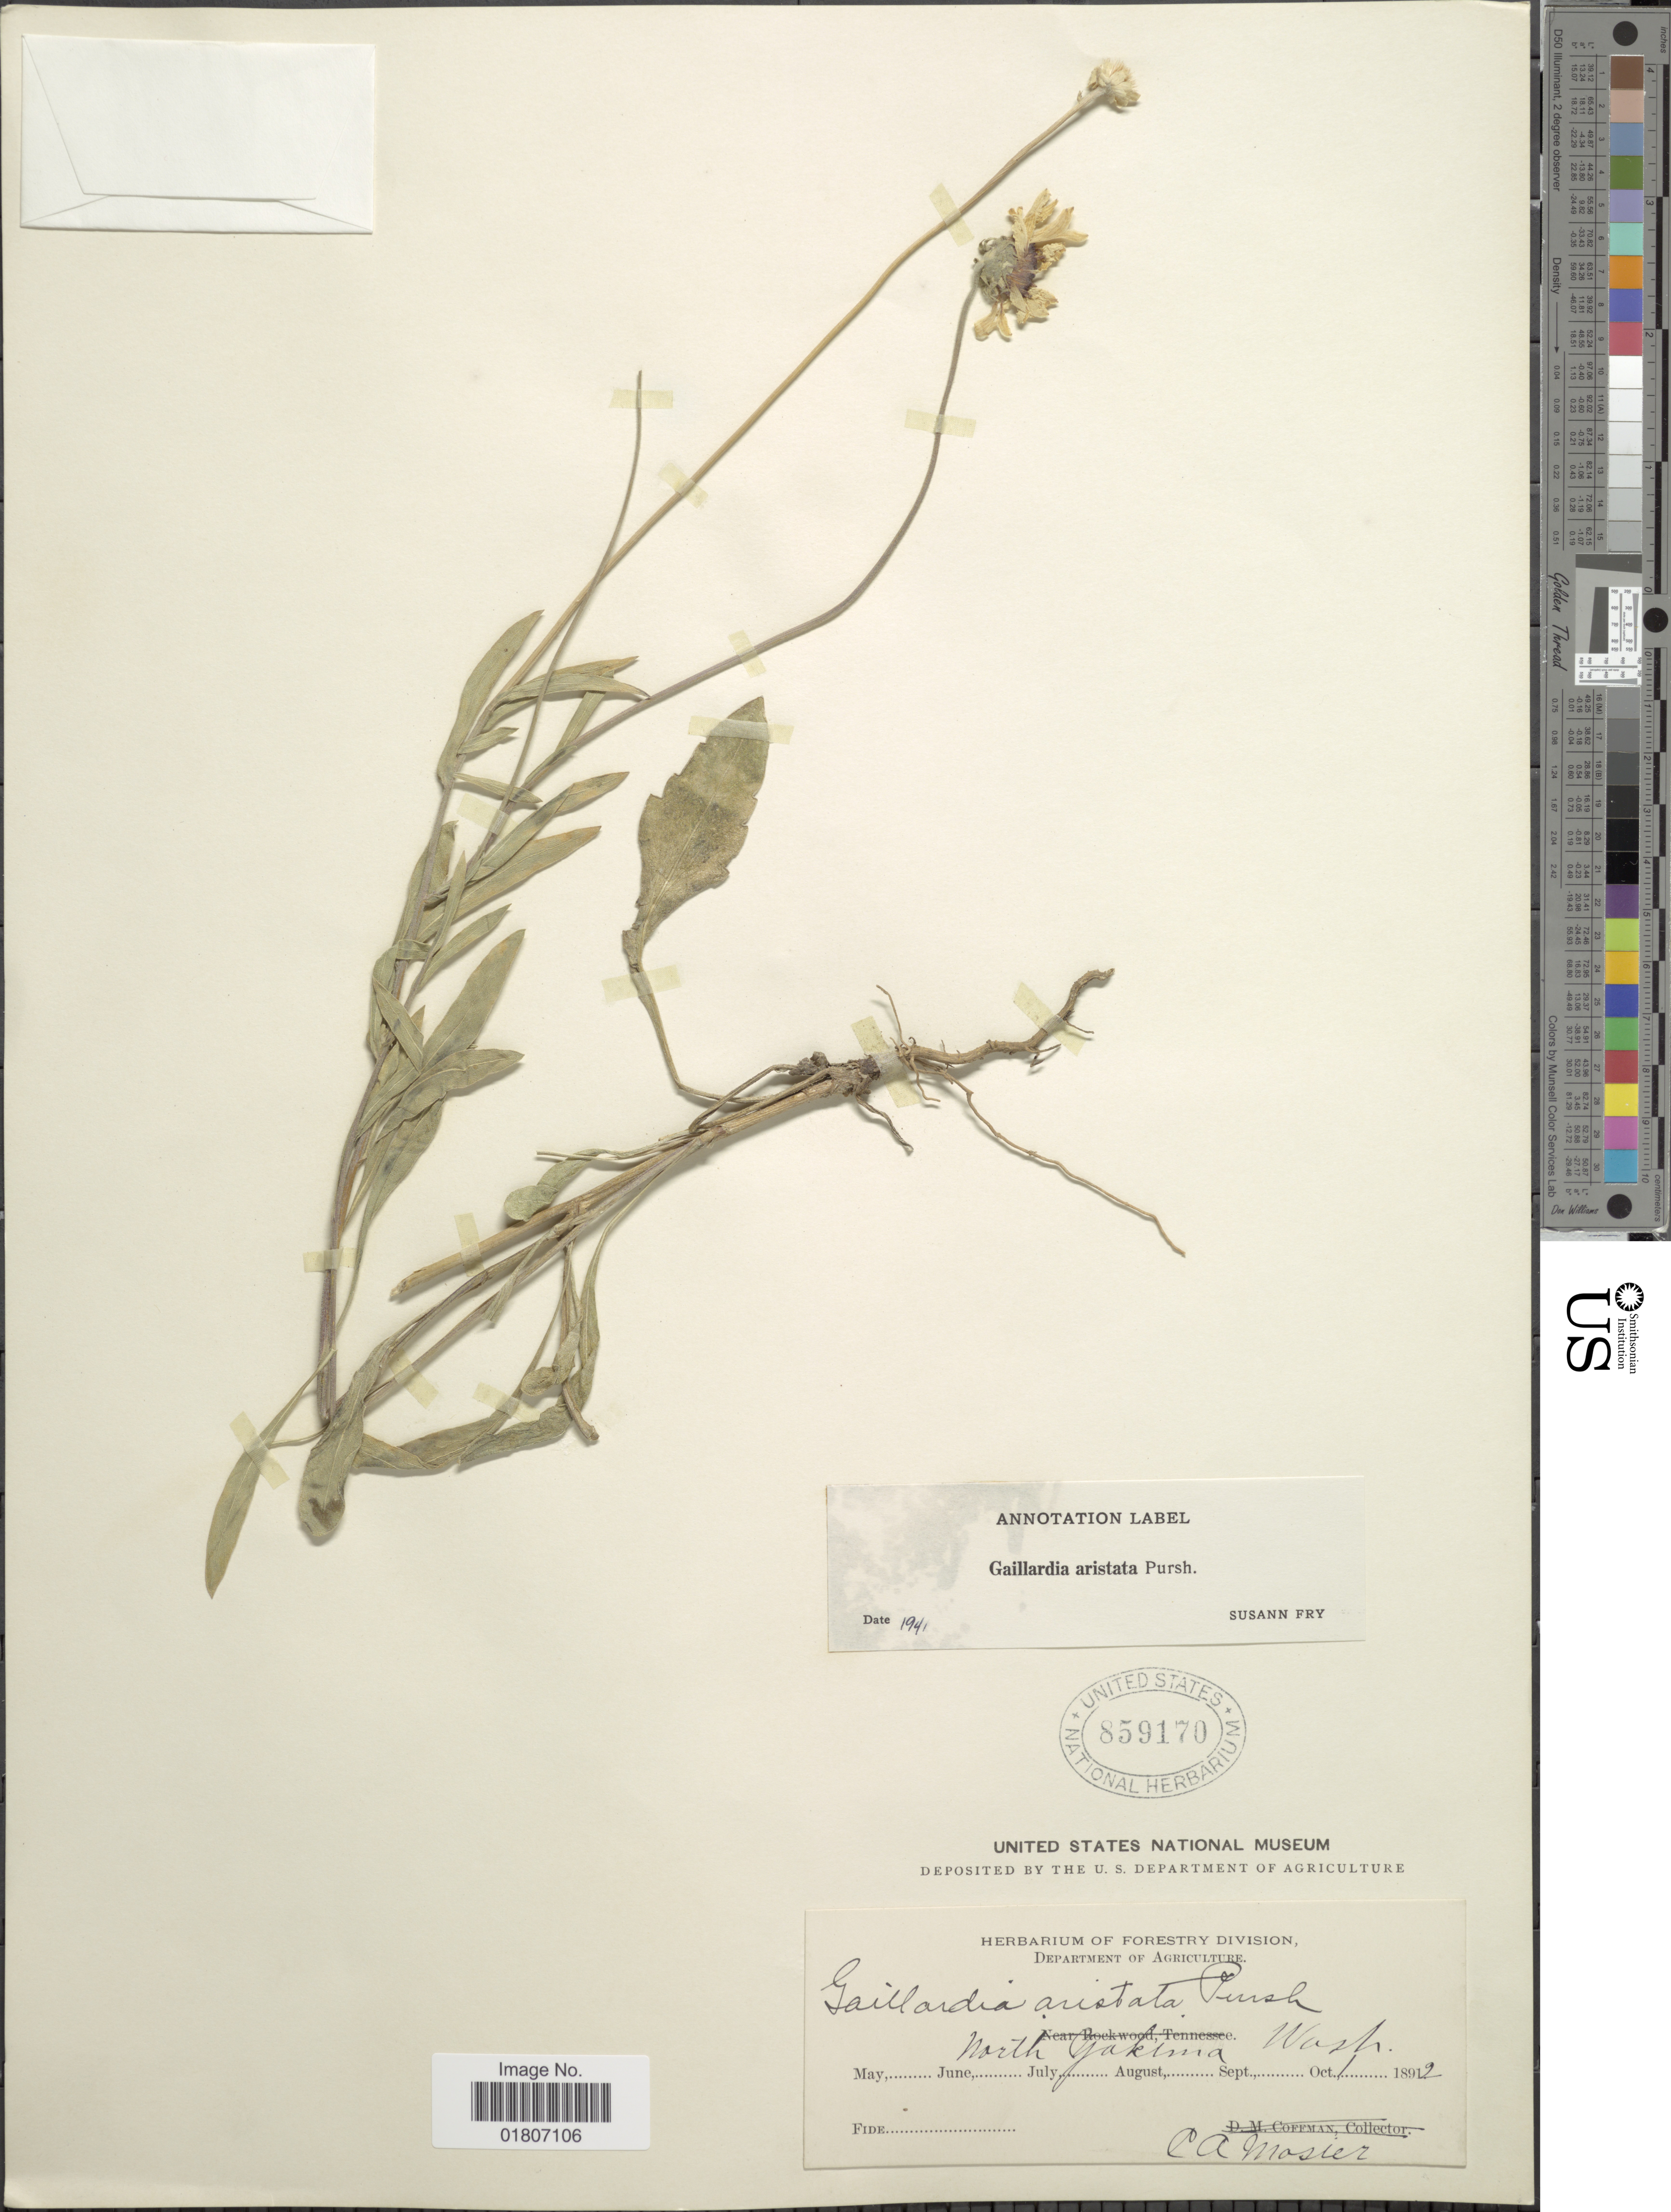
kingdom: Plantae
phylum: Tracheophyta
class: Magnoliopsida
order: Asterales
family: Asteraceae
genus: Gaillardia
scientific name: Gaillardia aristata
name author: Pursh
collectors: C. A. Mosier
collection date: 1892-10-01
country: United States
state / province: Washington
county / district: Yakima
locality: North Yakima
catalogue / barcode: US 859170